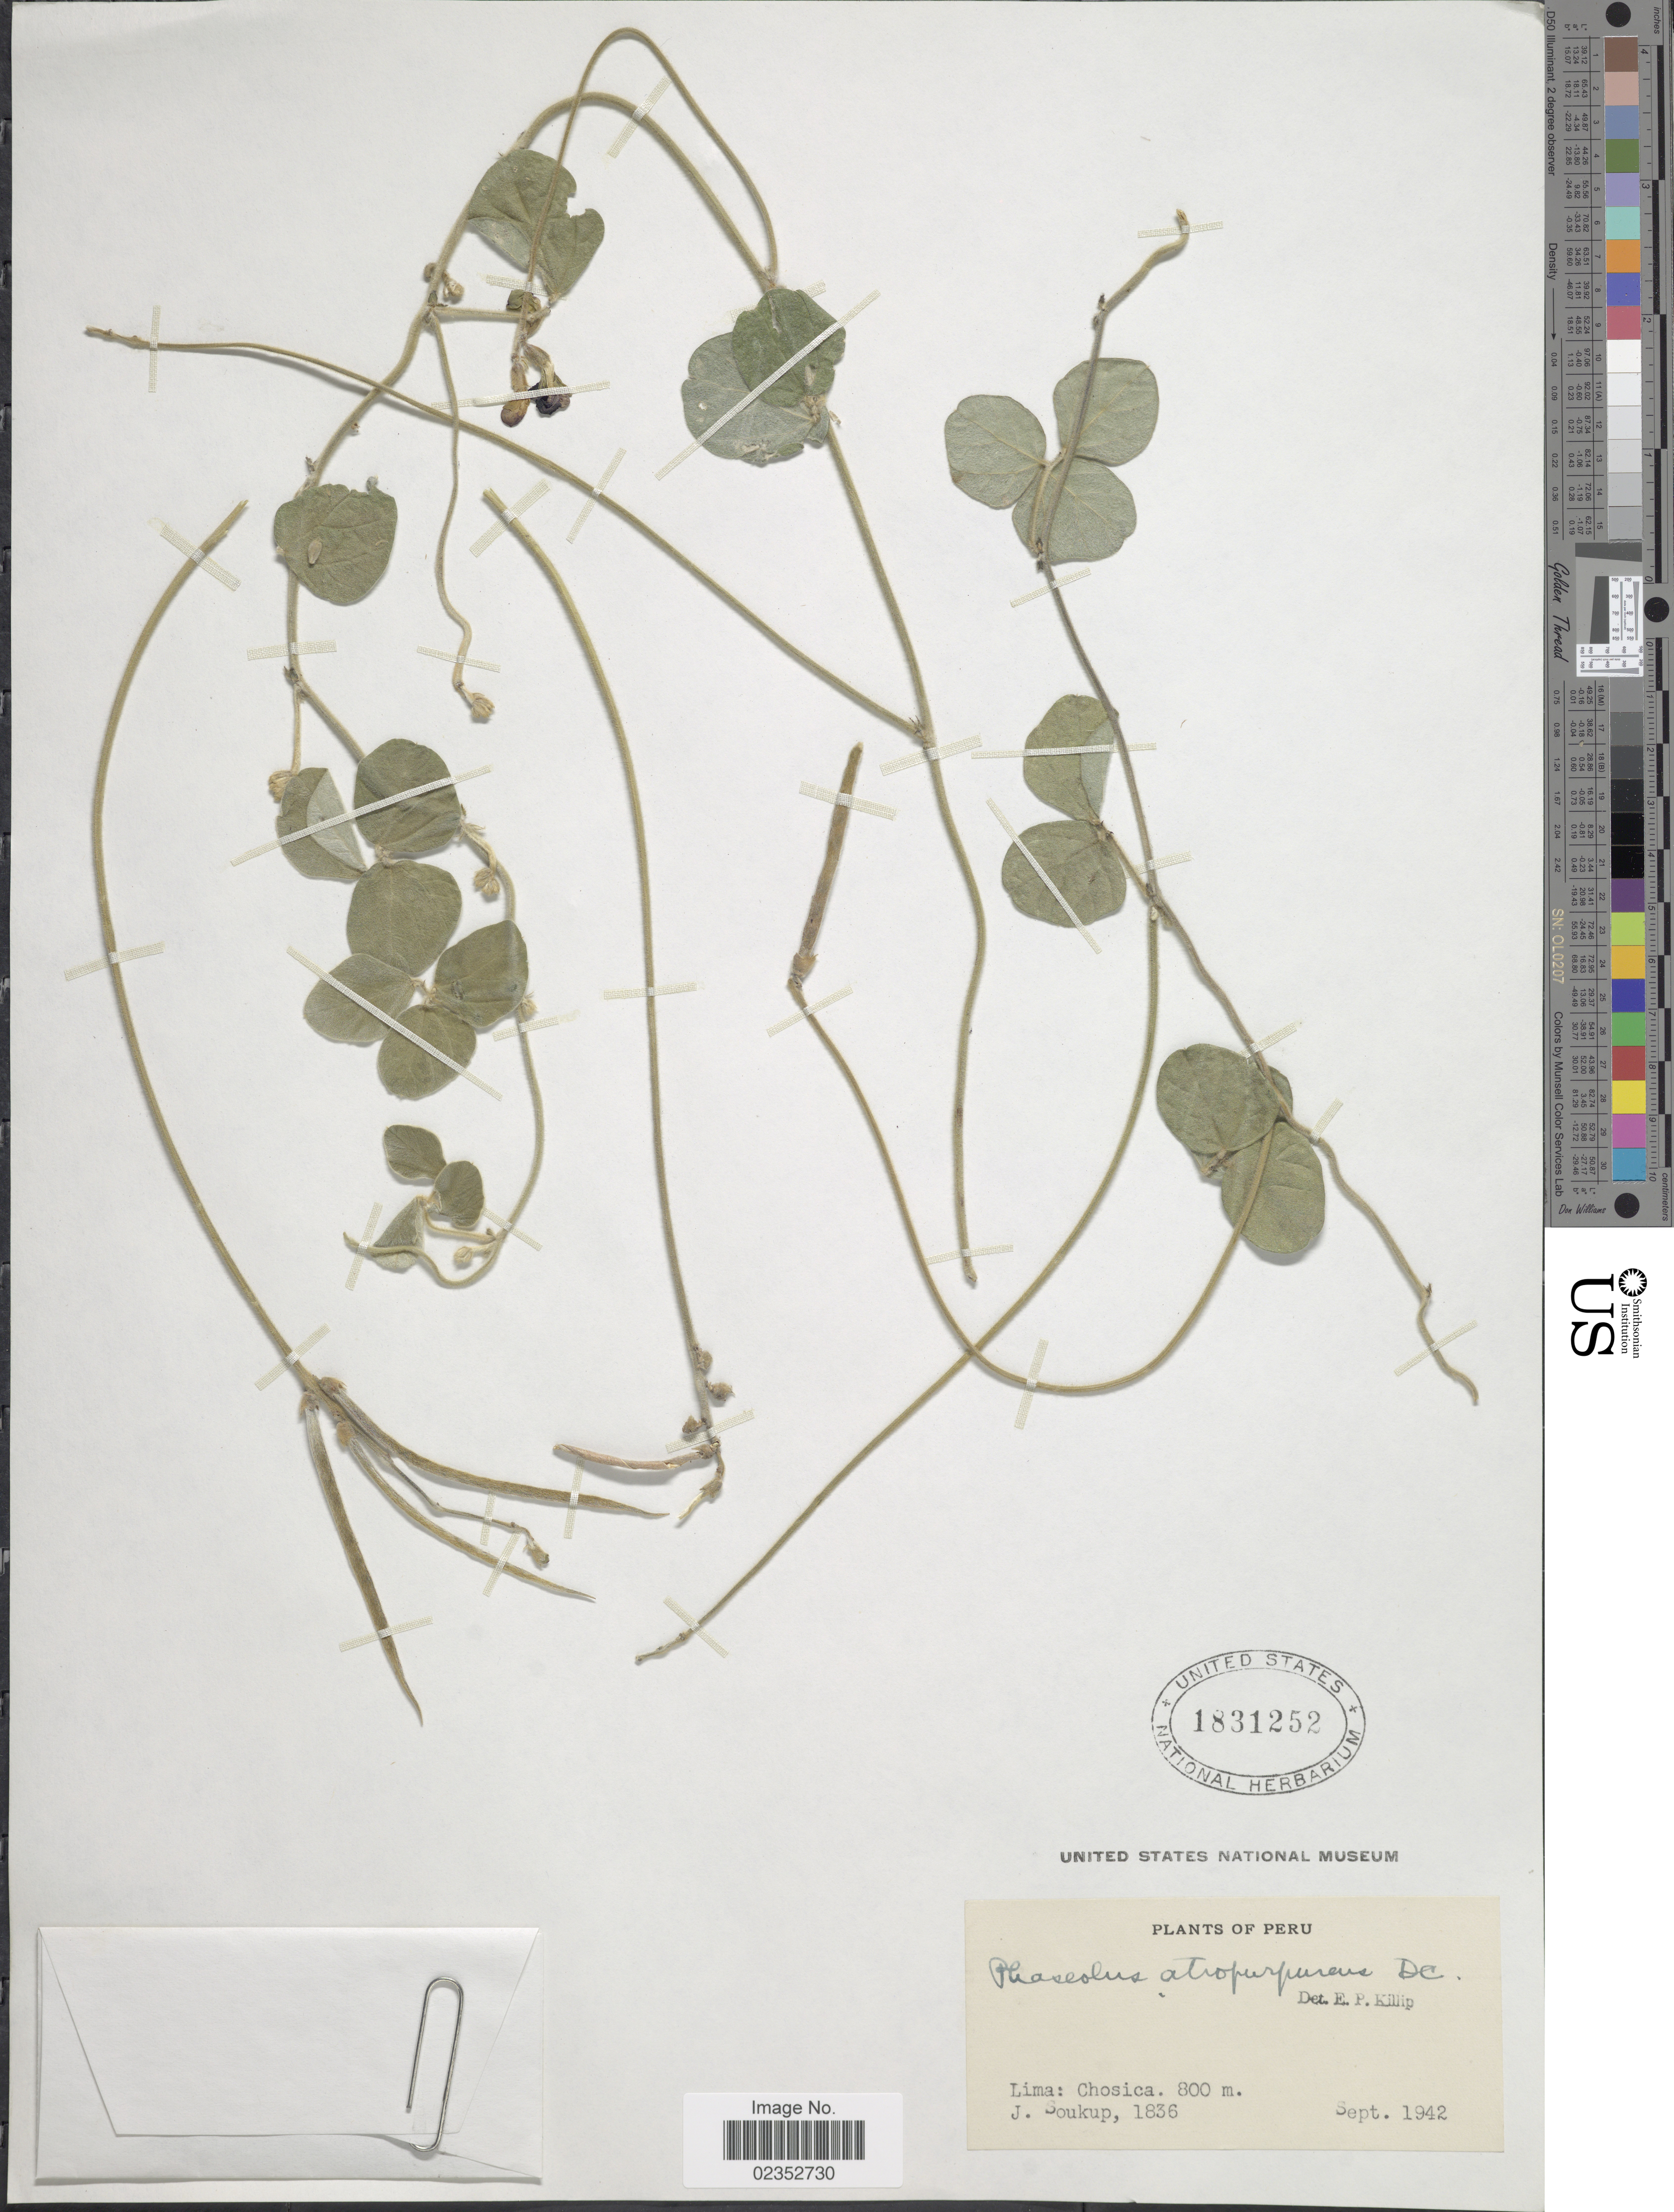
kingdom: Plantae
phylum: Tracheophyta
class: Magnoliopsida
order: Fabales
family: Fabaceae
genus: Macroptilium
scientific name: Macroptilium atropurpureum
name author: (DC.) Urb.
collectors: J. Soukup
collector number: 1836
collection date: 1942-09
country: Peru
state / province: Lima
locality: Chosica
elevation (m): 800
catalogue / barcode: US 1831252